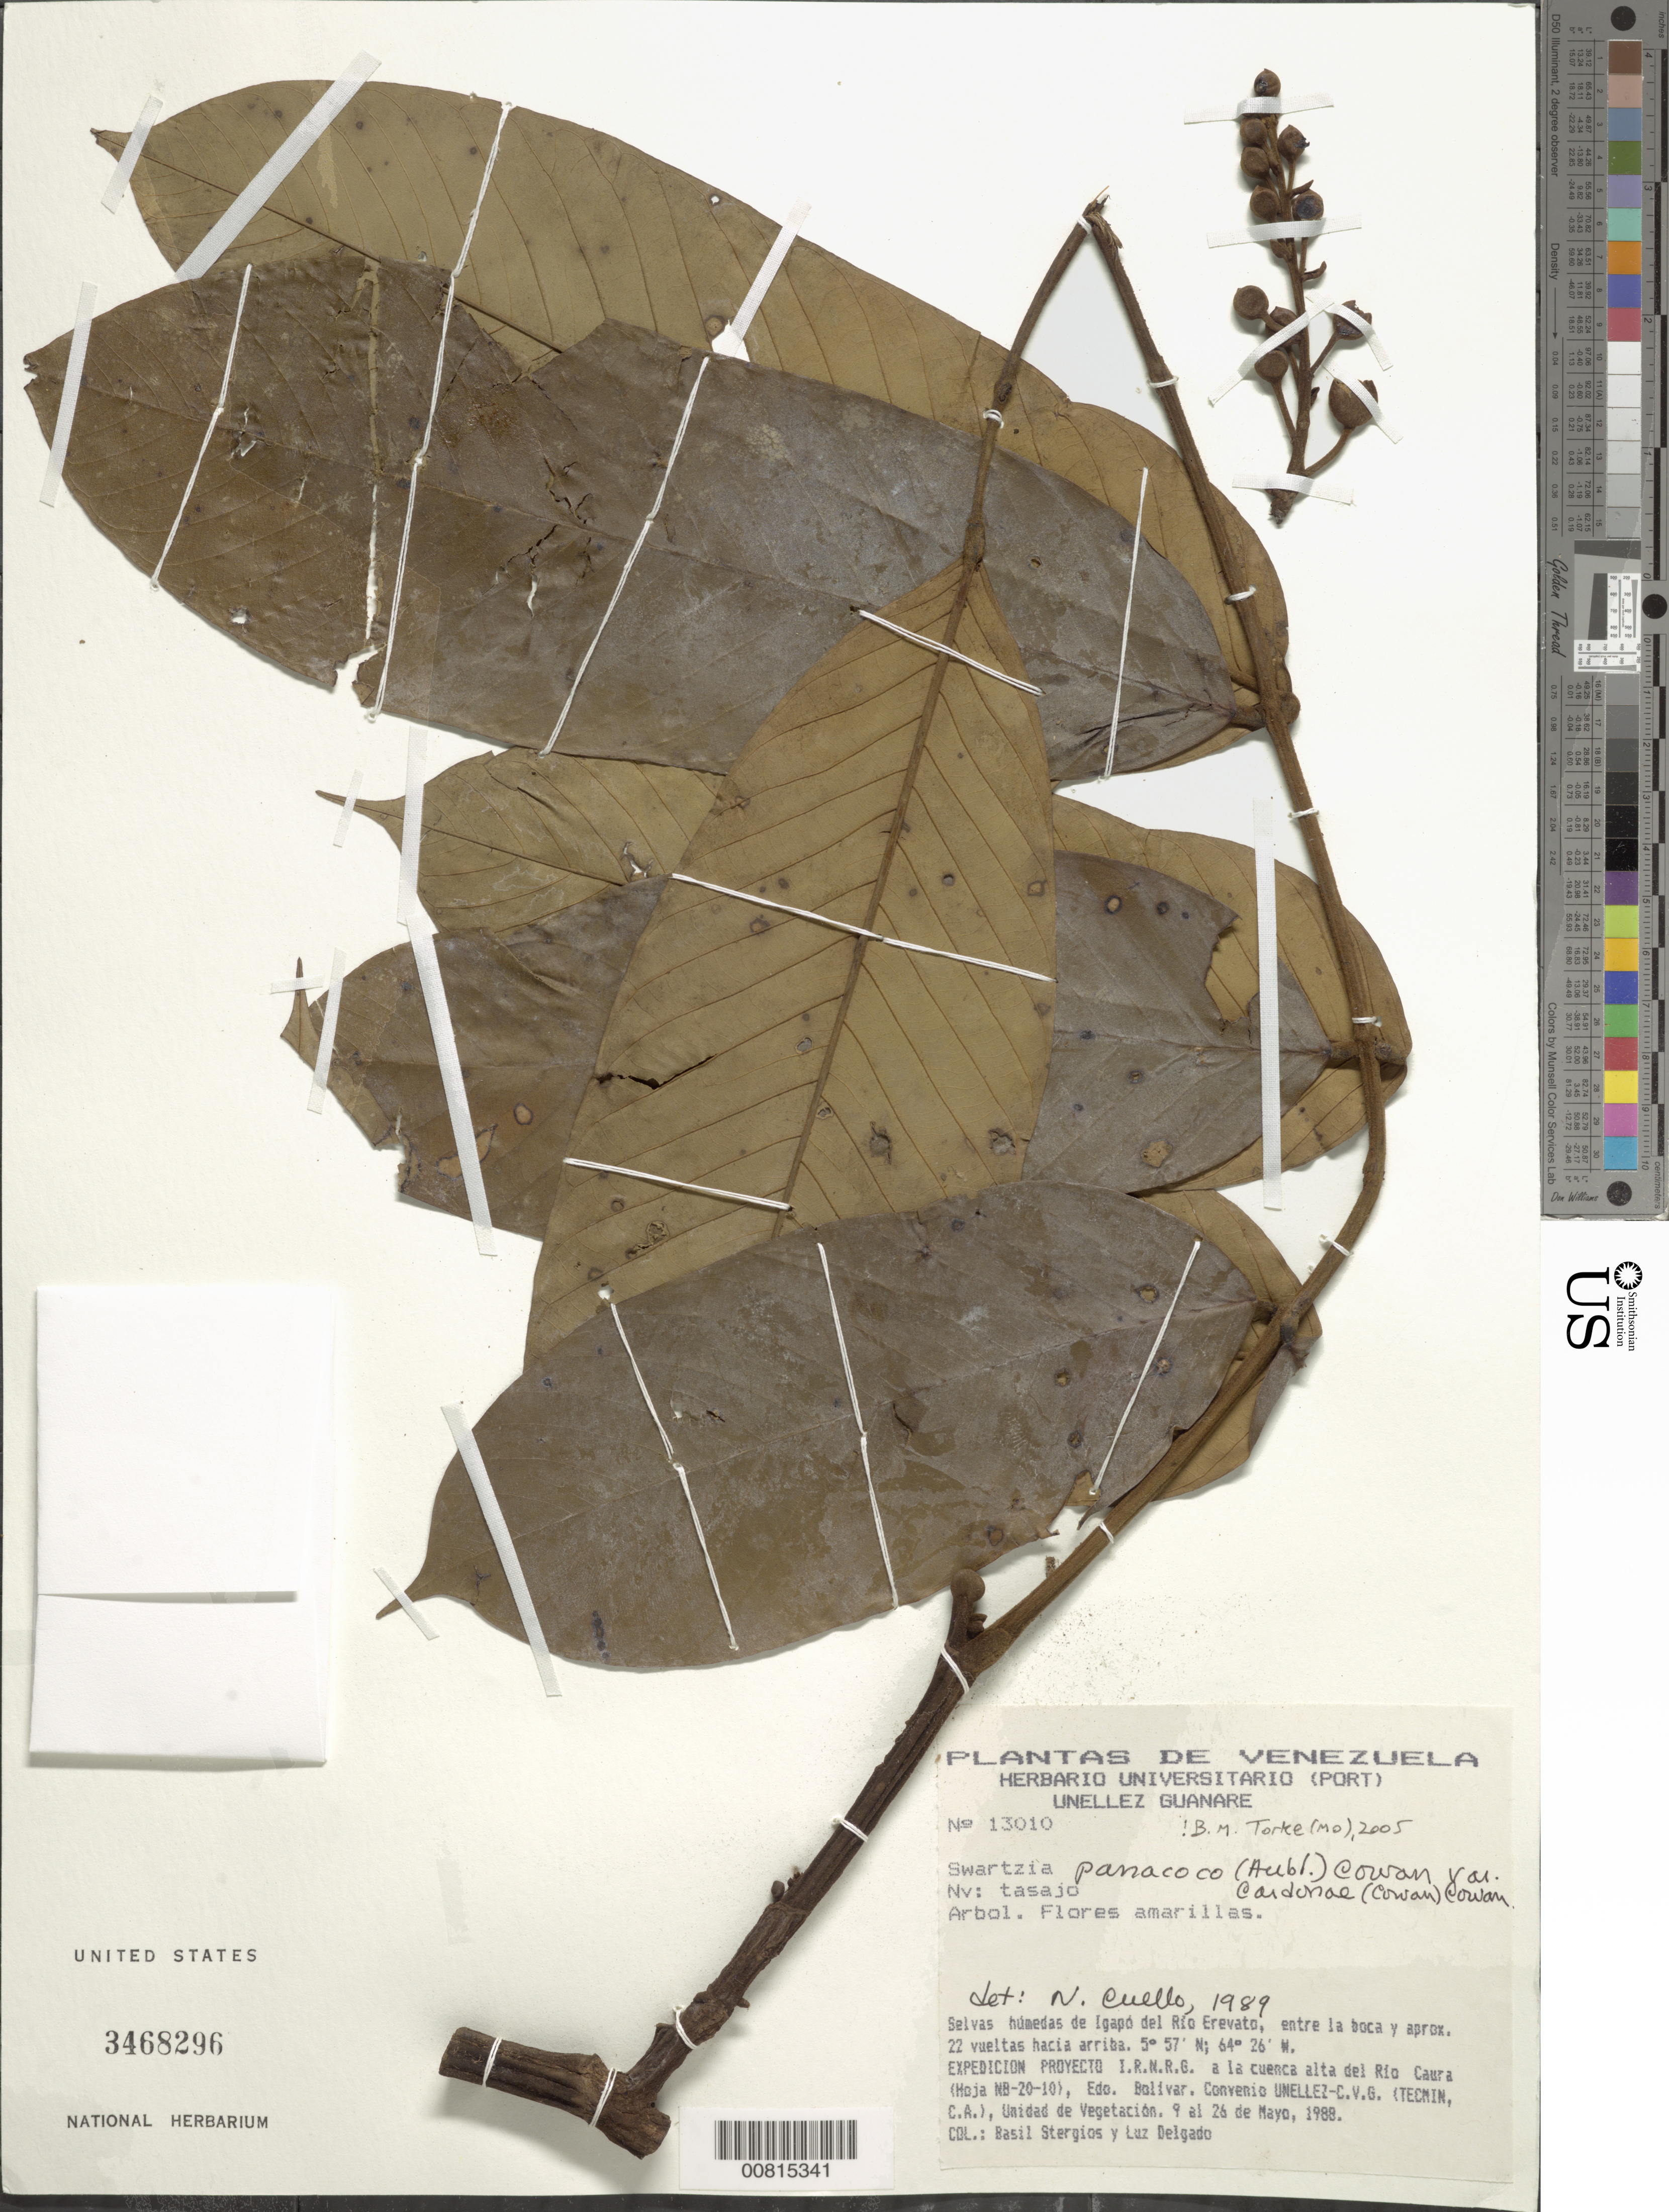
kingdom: Plantae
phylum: Tracheophyta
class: Magnoliopsida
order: Fabales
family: Fabaceae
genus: Swartzia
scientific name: Swartzia panacoco var. cardonae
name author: R.S. Cowan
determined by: Torke, B. M., (MO)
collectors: B. G. Stergios & L. Delgado V.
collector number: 13010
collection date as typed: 9-May-88 to 26-May-88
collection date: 1988-05-09/1988-05-26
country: Venezuela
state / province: Bolívar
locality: Igapó del río Erevato, entre la boca y aprox. 22 vueltas hacia arriba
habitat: Selvas húmedas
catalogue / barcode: US 3468296